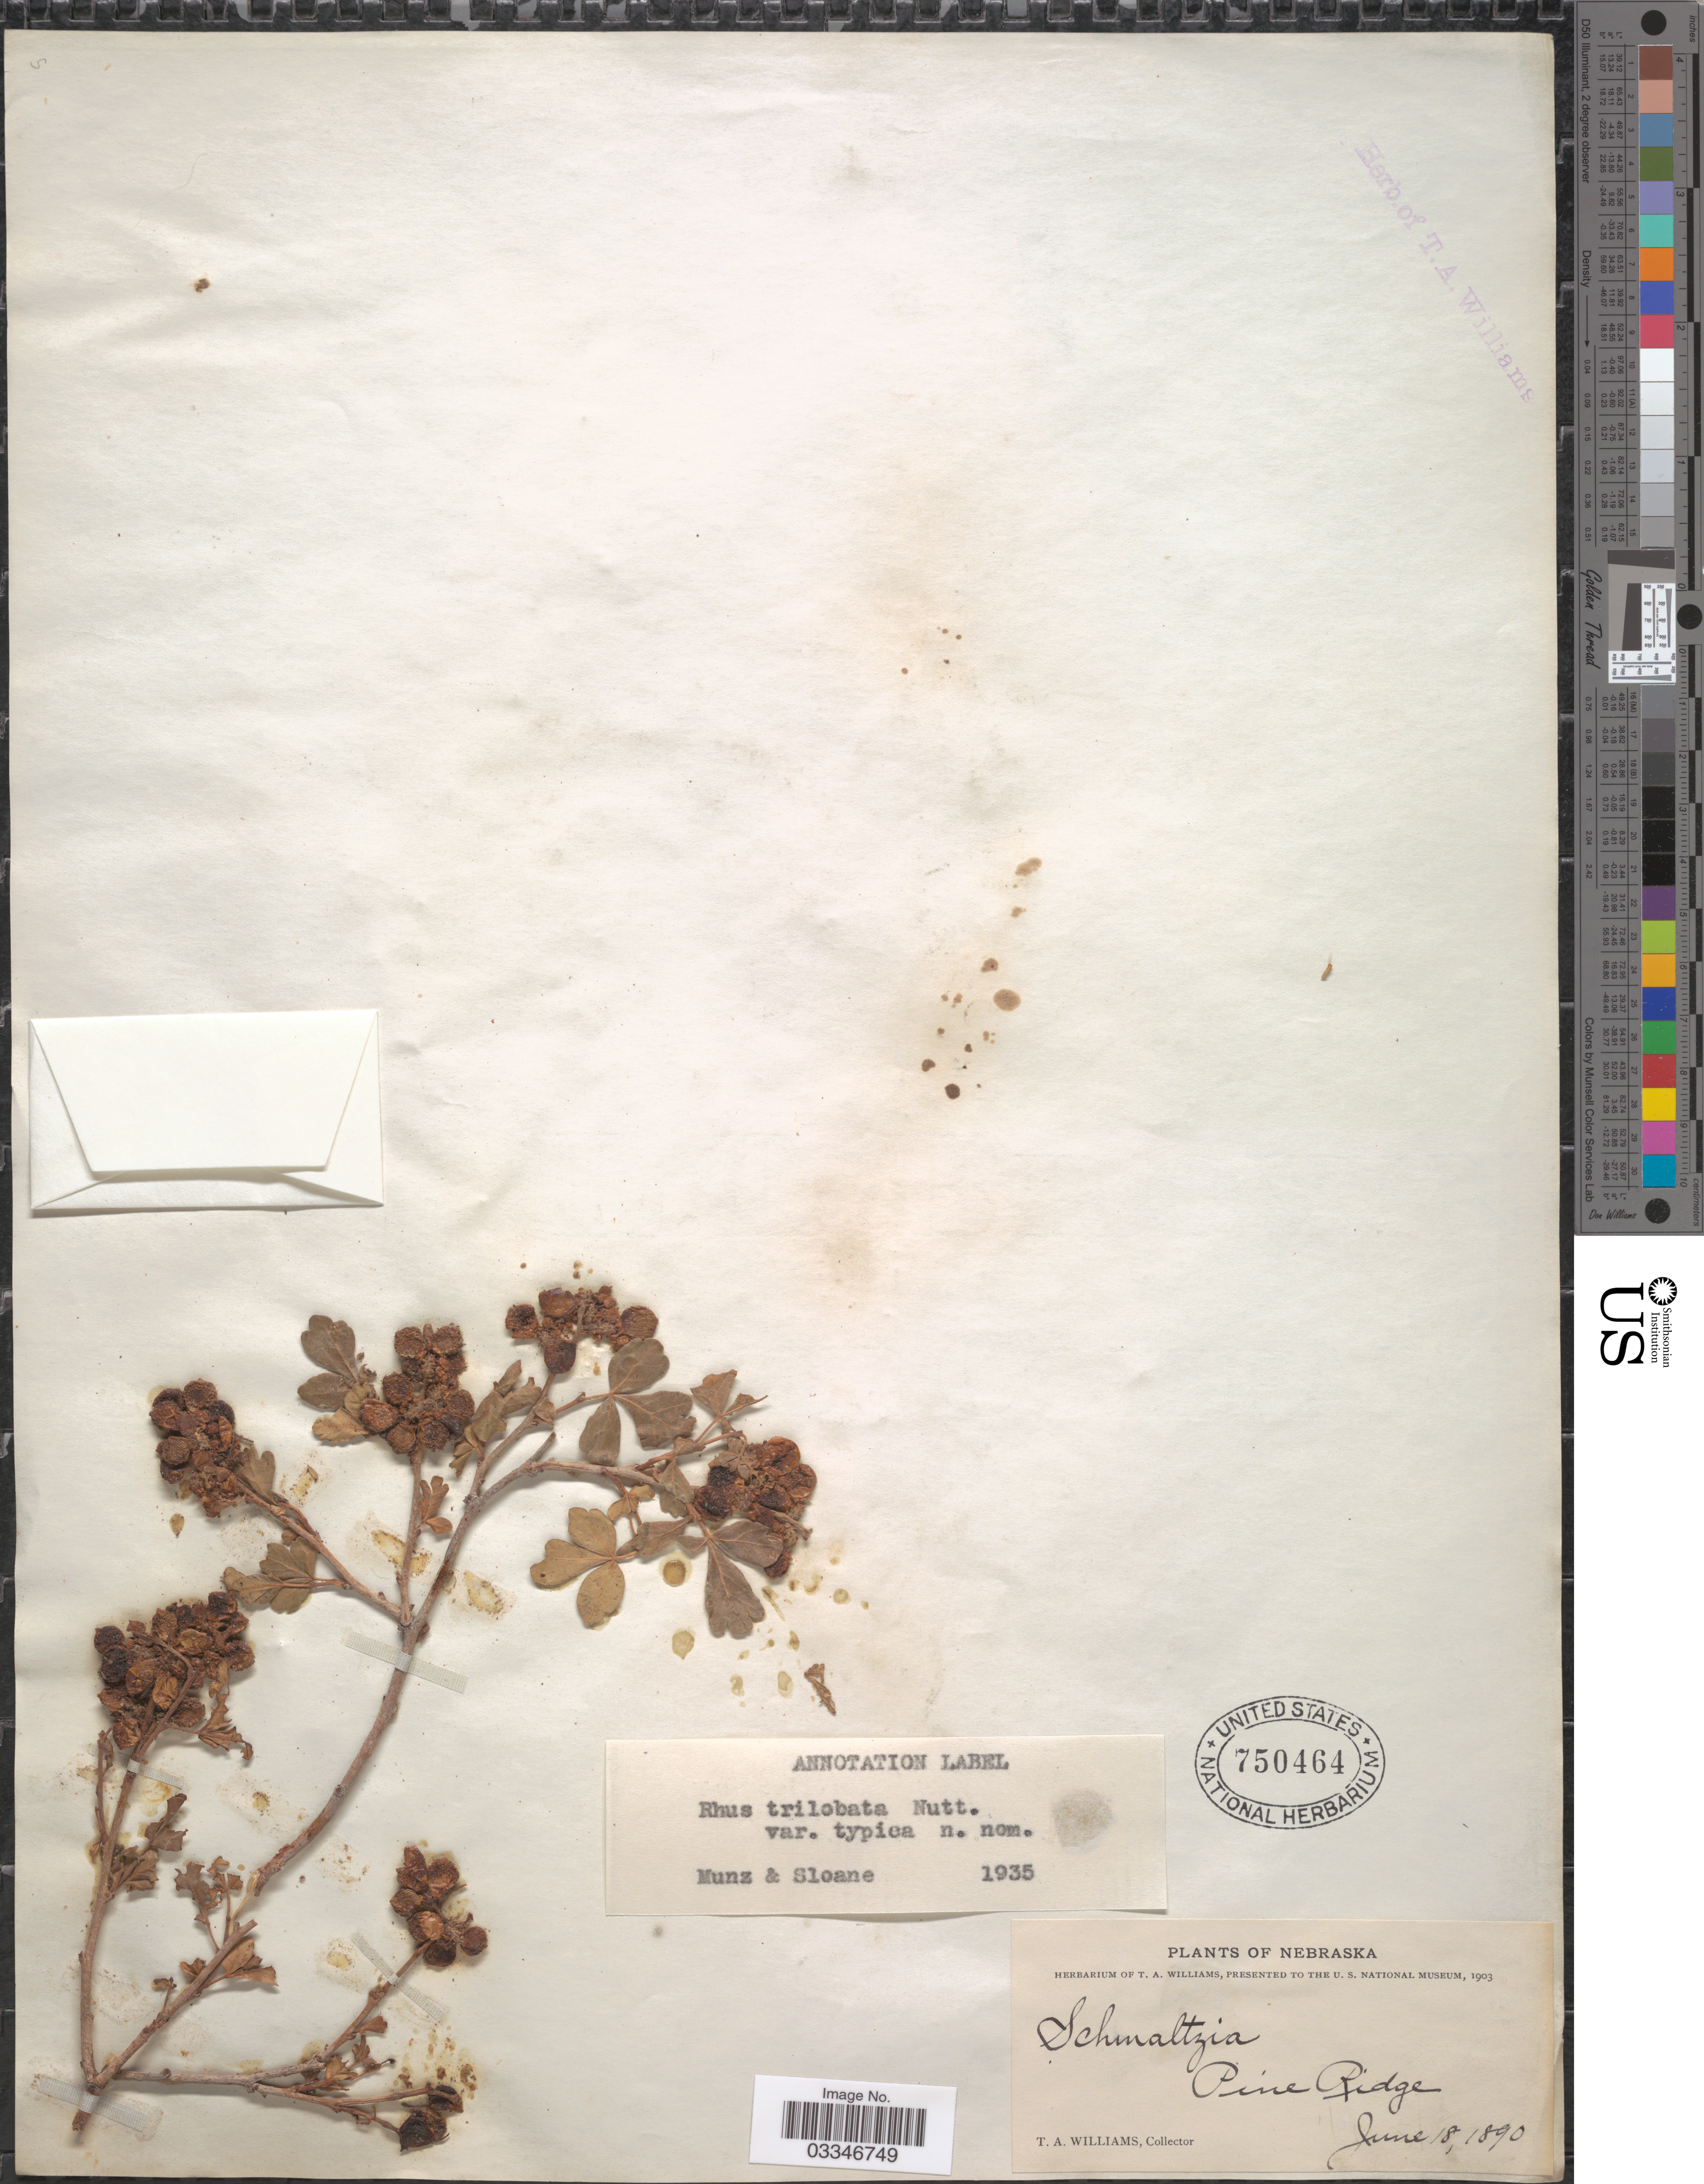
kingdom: Plantae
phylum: Tracheophyta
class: Magnoliopsida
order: Sapindales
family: Anacardiaceae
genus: Rhus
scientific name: Rhus trilobata var. typica Munz & Sloane ined.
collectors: T. Williams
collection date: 1890-06-18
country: United States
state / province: Nebraska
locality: Pine Ridge.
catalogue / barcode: US 750464